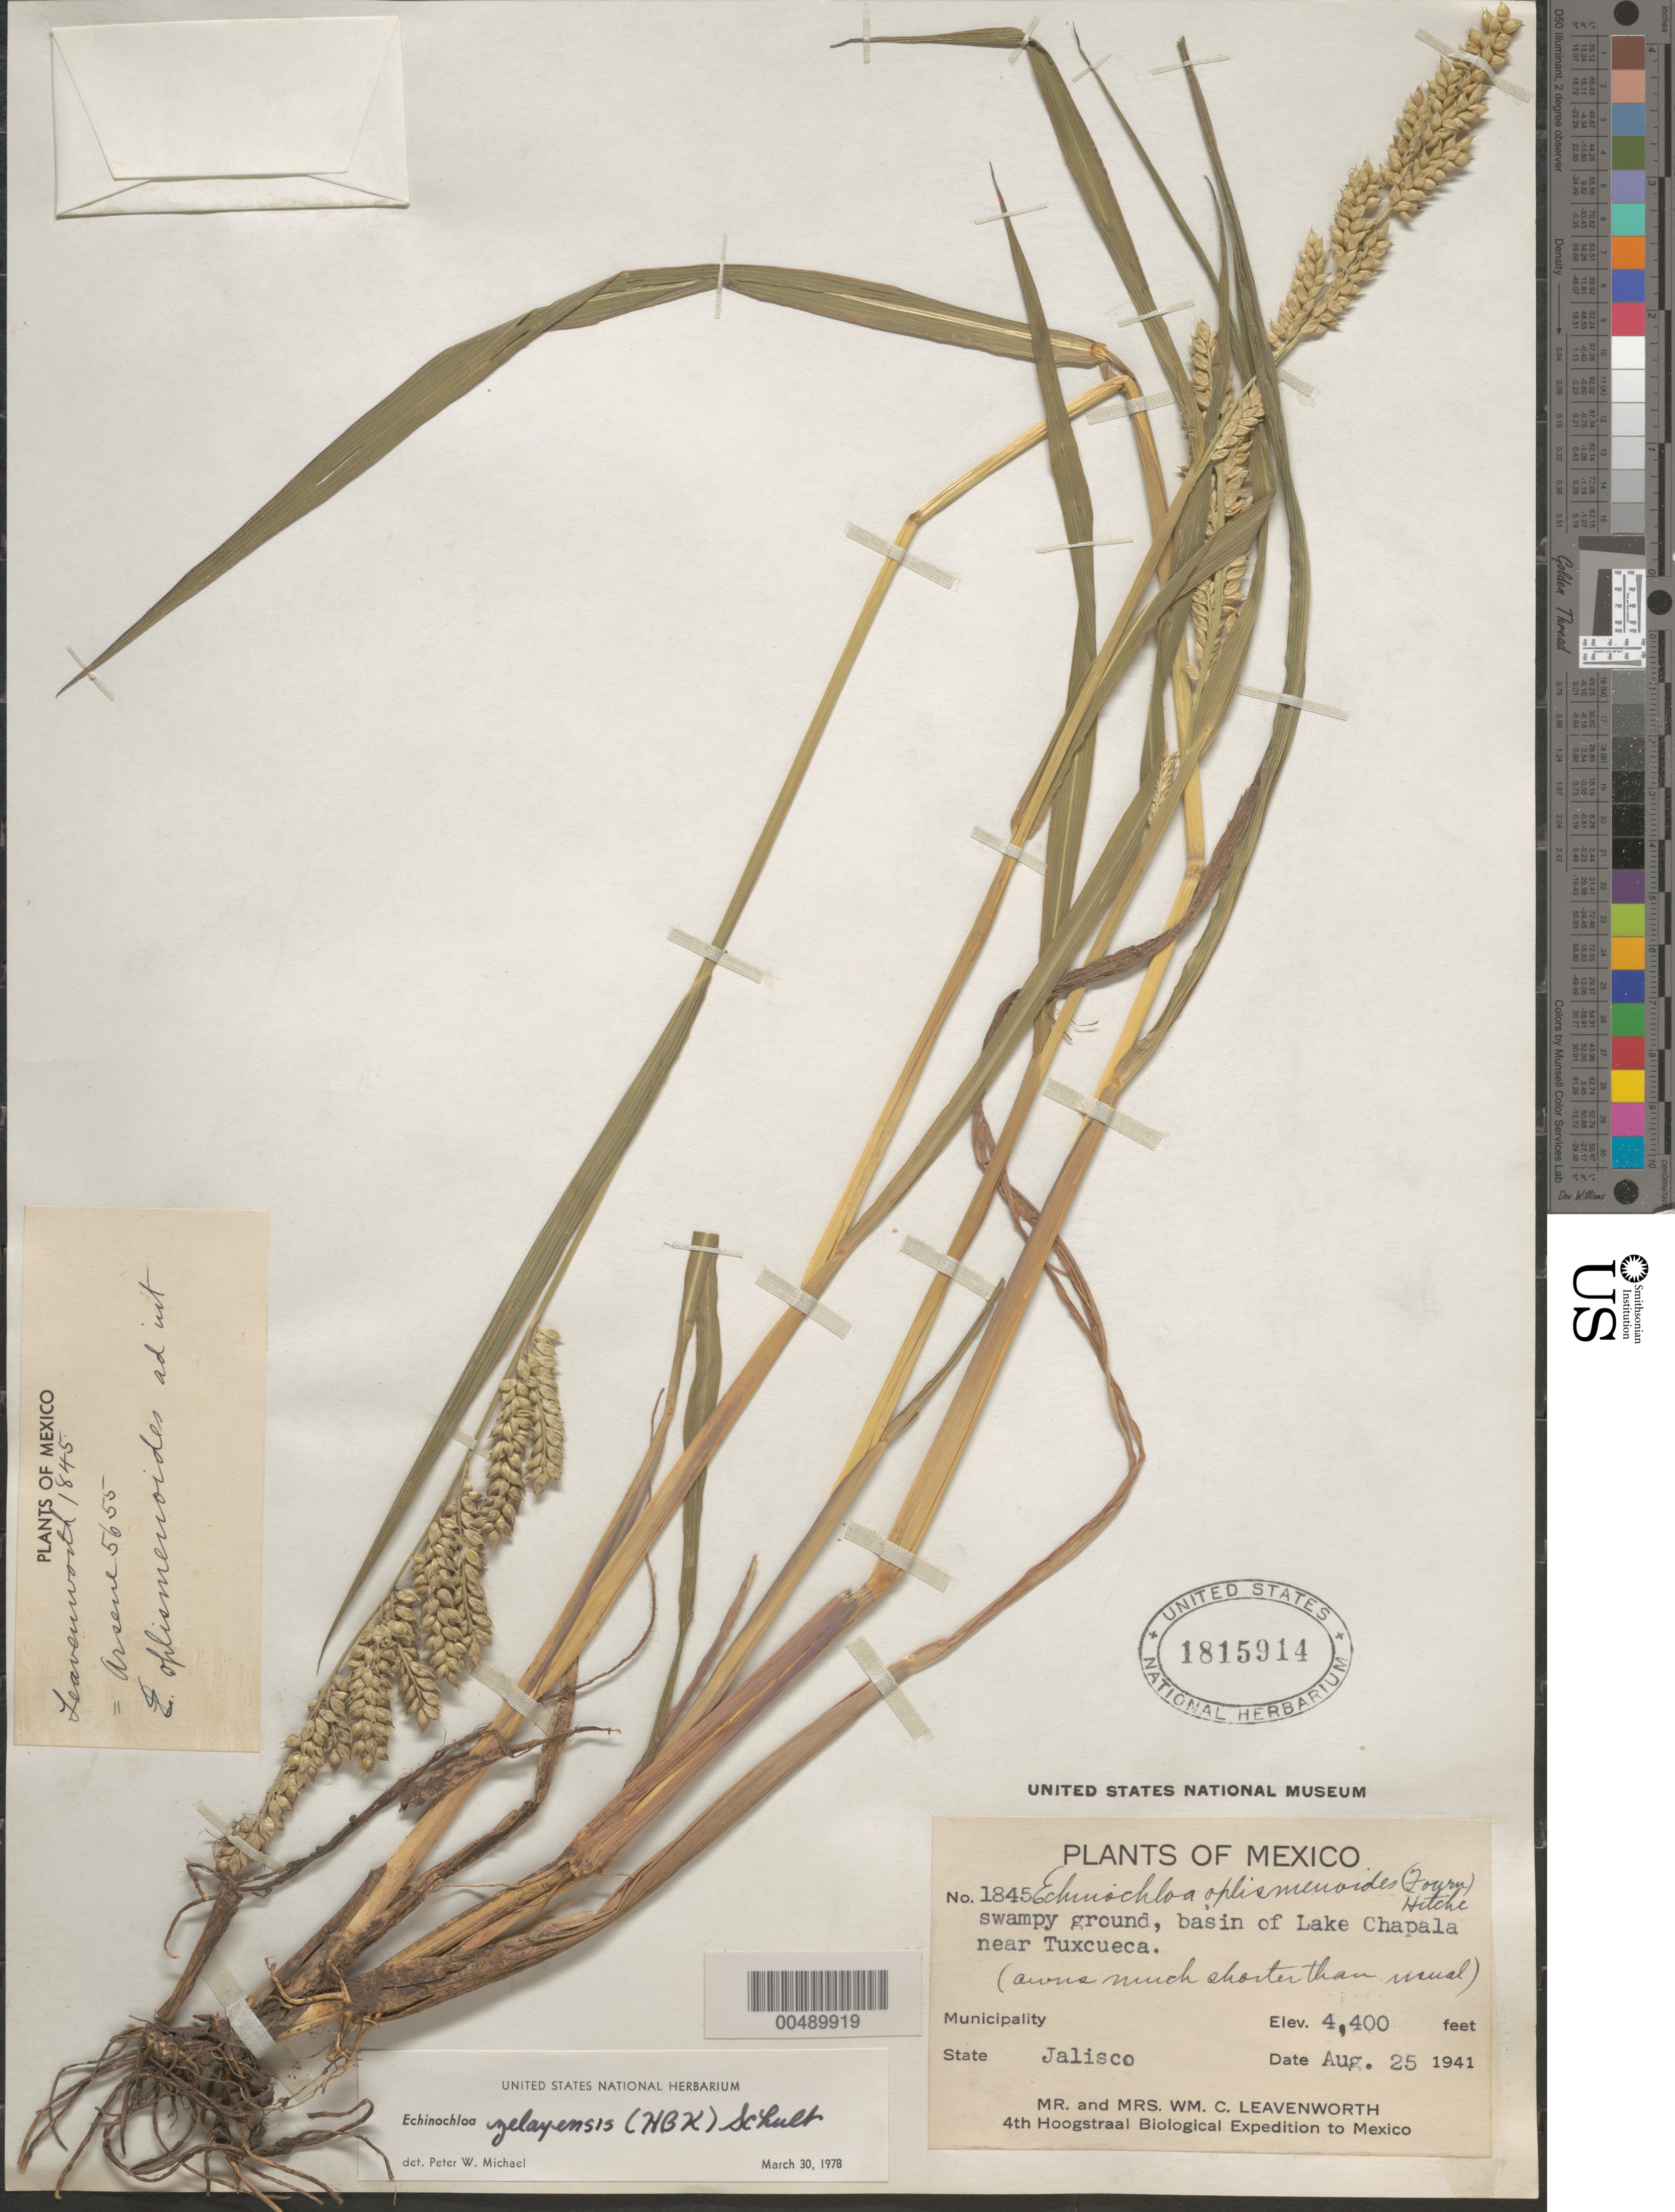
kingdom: Plantae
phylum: Tracheophyta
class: Liliopsida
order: Poales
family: Poaceae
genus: Echinochloa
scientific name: Echinochloa zelayensis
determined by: Michael, P. W.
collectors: W. C. Leavenworth & Leavenworth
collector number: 1845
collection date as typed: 25 Aug 1941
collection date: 1941-08-25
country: Mexico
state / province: Jalisco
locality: Basin of Lake Chapala near Tuxcueca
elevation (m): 1341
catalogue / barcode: US 1815914